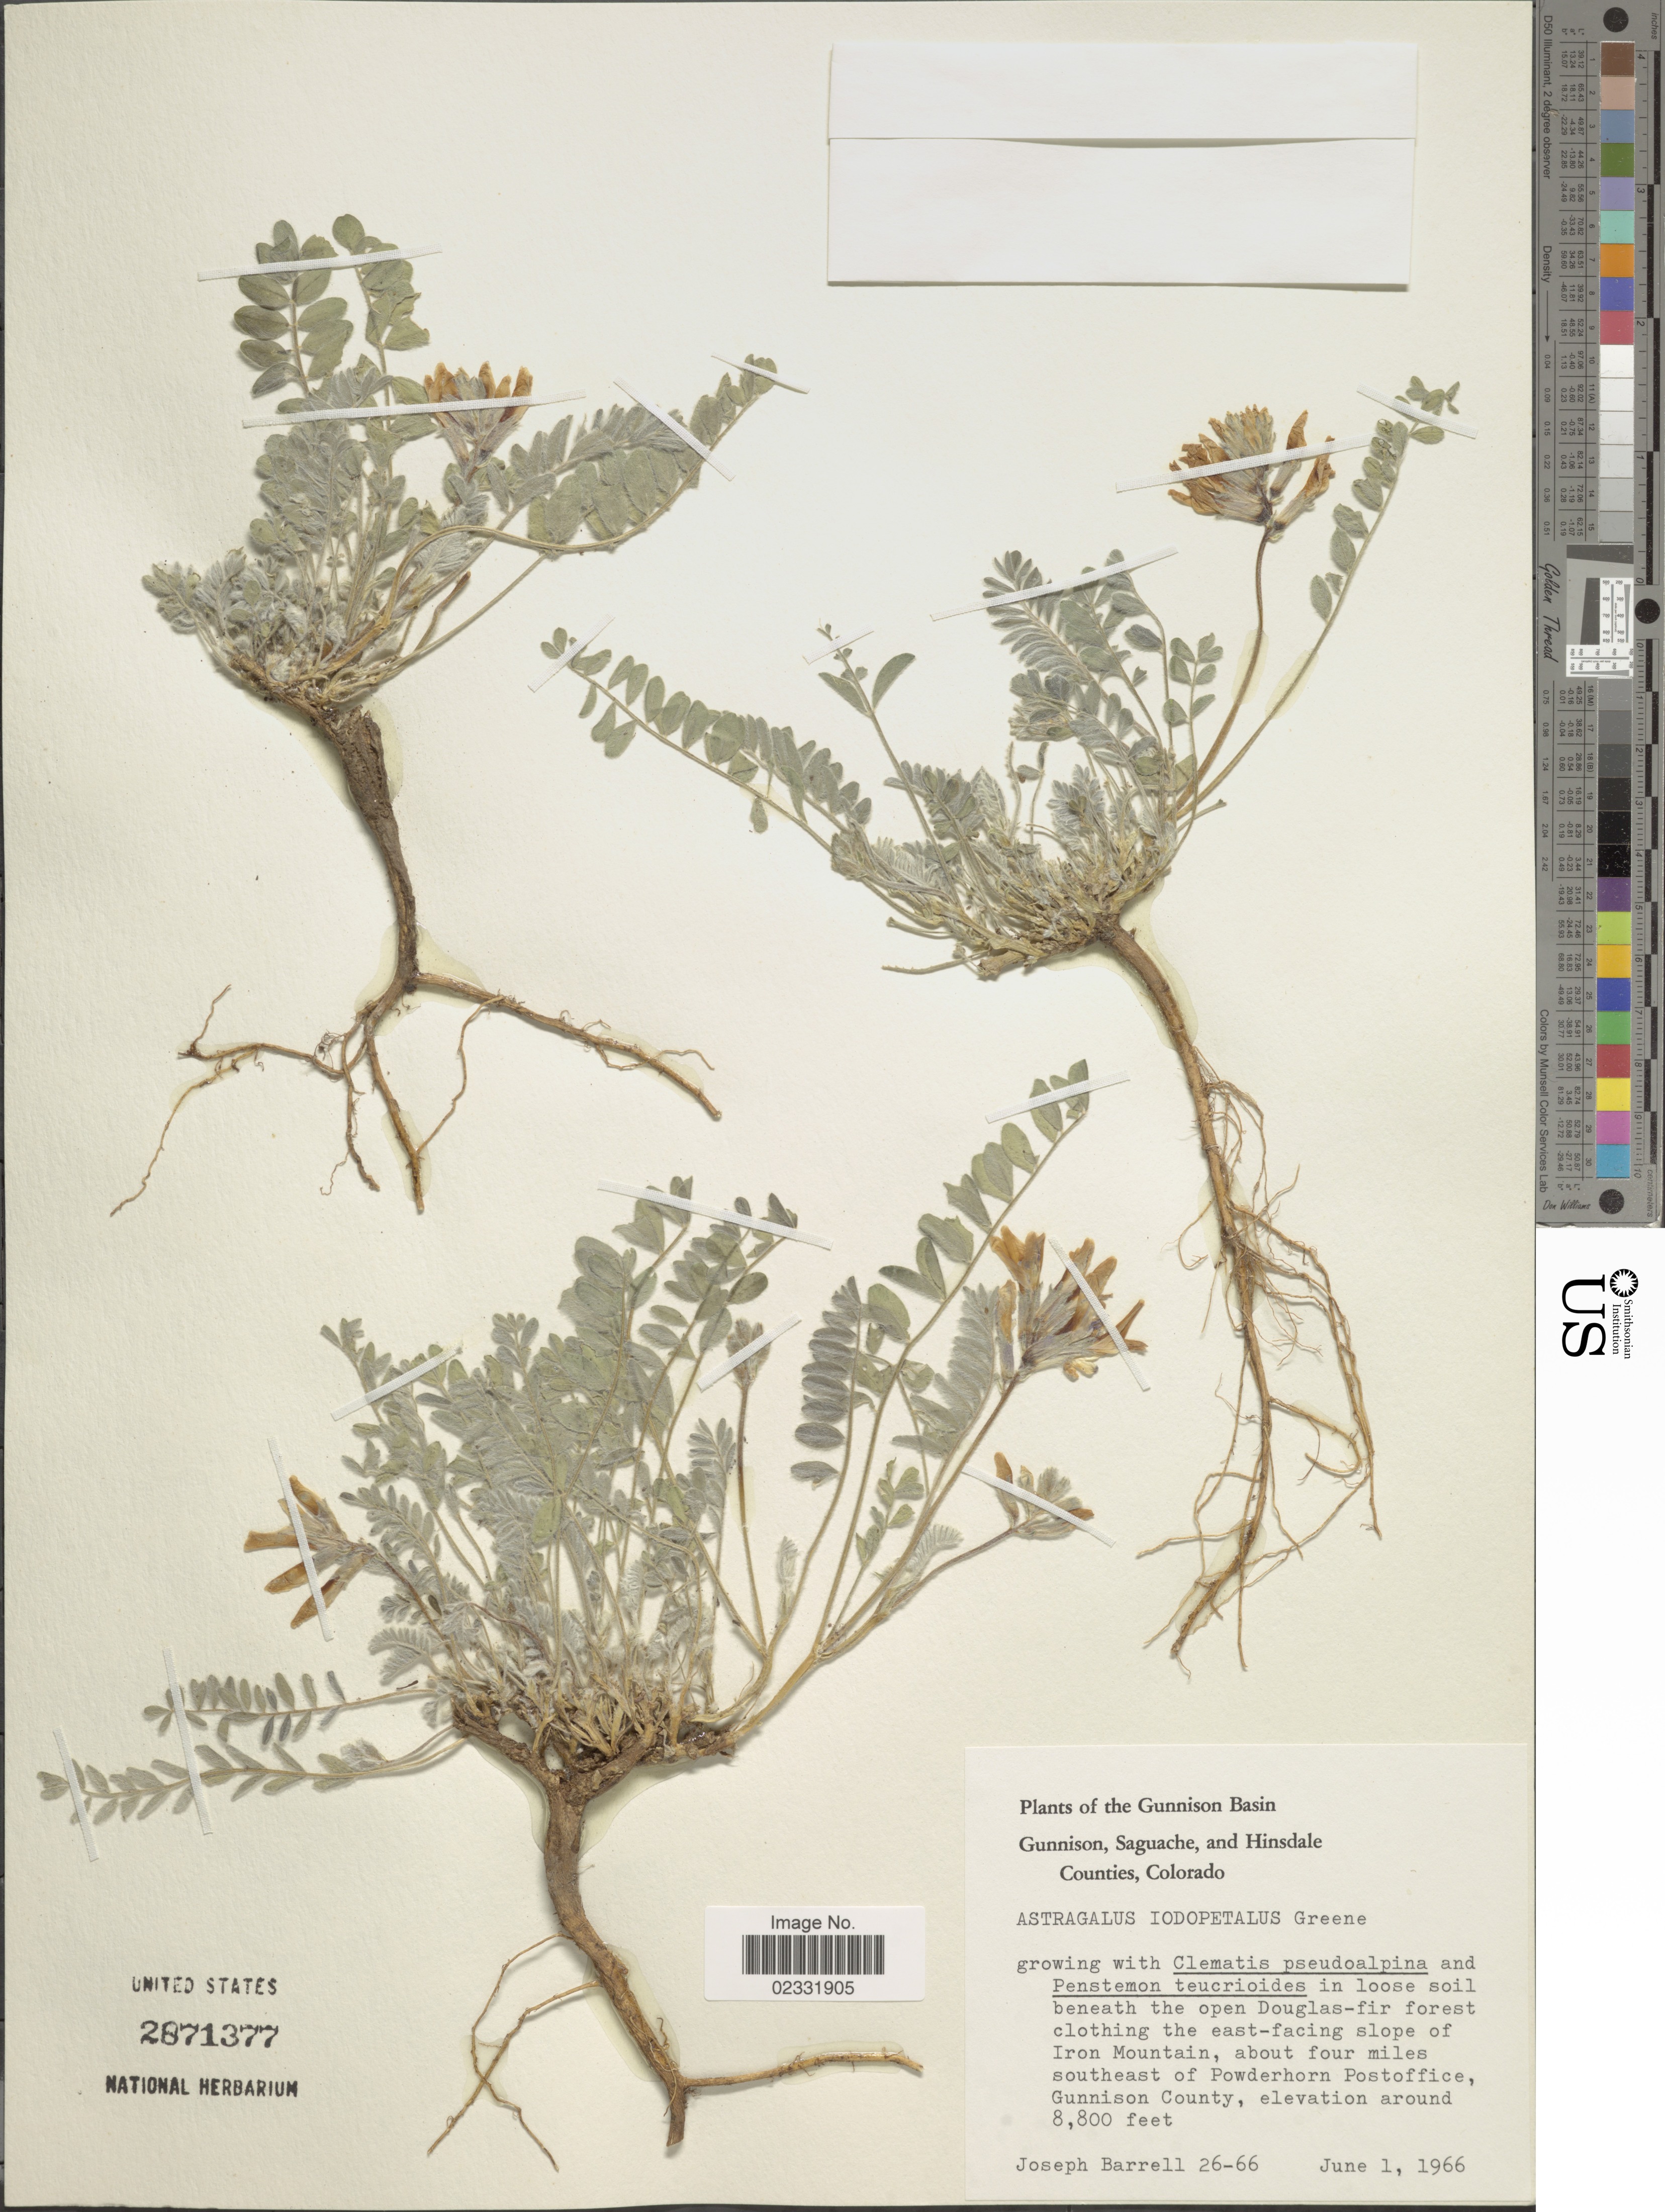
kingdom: Plantae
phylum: Tracheophyta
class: Magnoliopsida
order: Fabales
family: Fabaceae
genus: Astragalus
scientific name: Astragalus iodopetalus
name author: (Rydb.) Barneby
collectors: J. Barrell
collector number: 26-66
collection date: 1966-06-01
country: United States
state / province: Colorado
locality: The Gunnison Basin, Gunnison, Saguache, and Hinsdale Counties. the open Douglas- fir forest clothing the east- facing slope of Iron Mountain, about four miles southeast of Powderhorn Postoffice, Gunnison County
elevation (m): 2682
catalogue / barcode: US 2871377